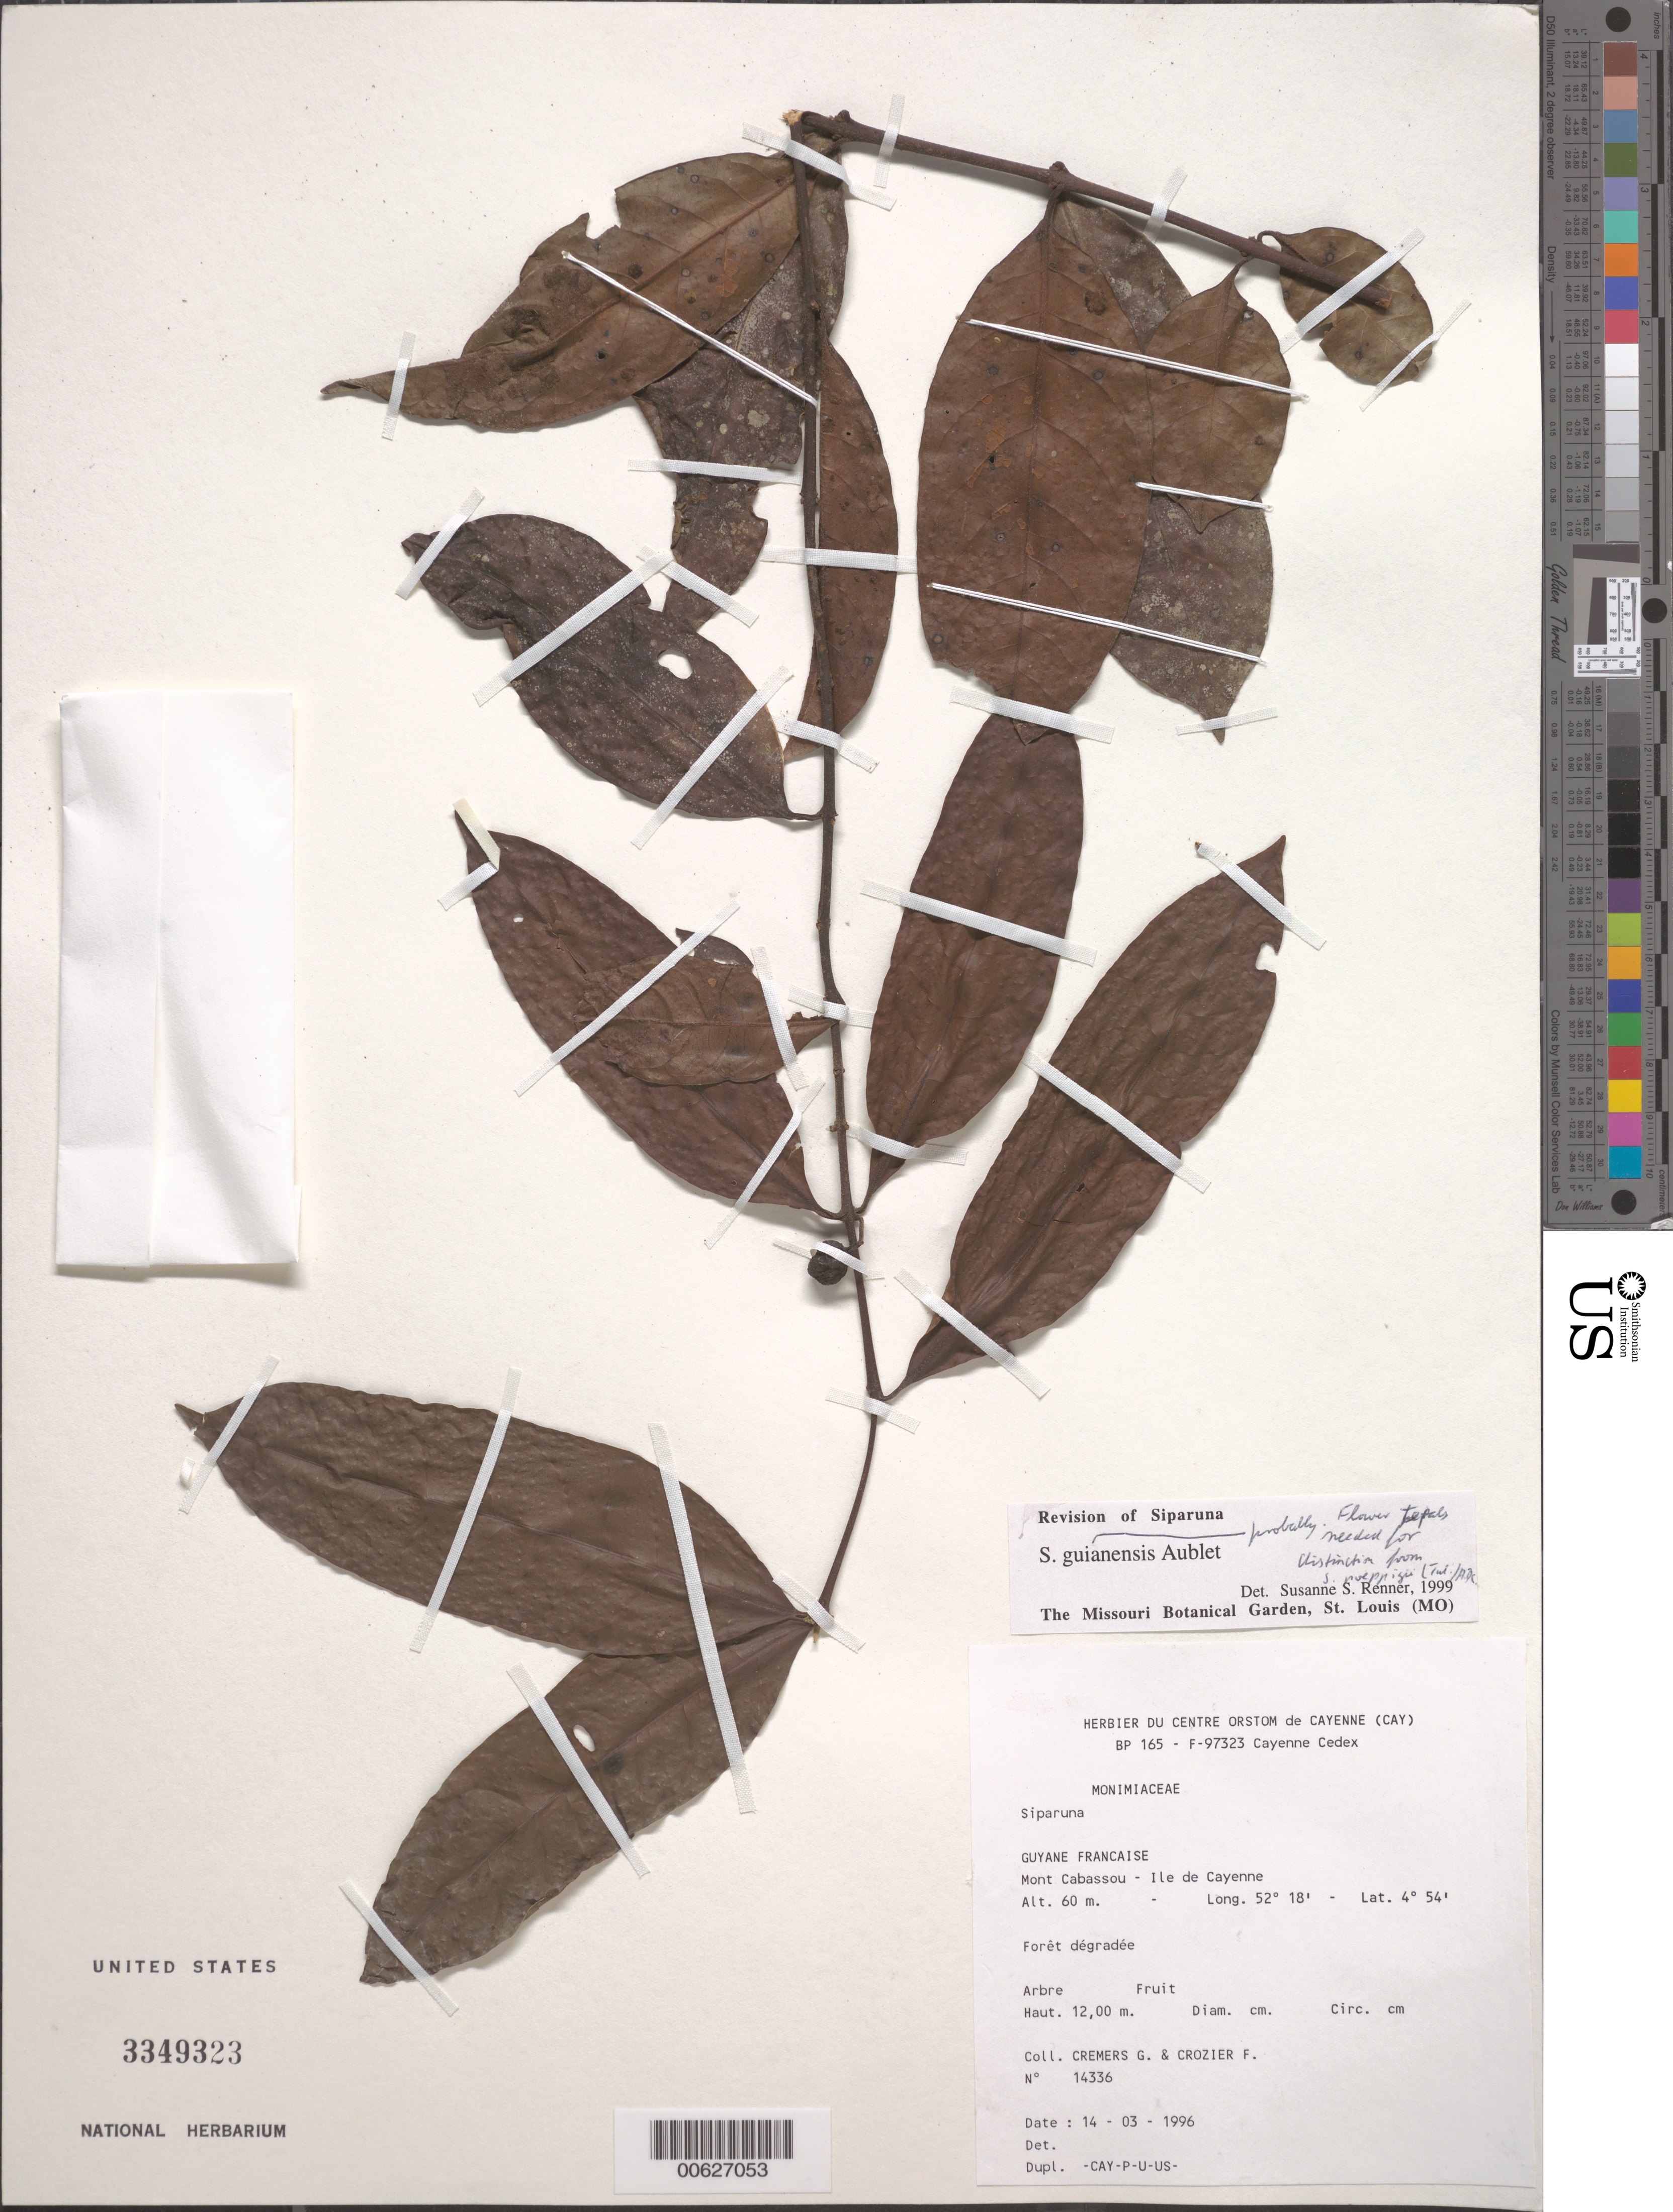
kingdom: Plantae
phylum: Tracheophyta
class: Magnoliopsida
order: Laurales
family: Siparunaceae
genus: Siparuna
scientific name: Siparuna guianensis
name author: Aubl.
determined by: Renner, S. S.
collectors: G. Cremers & F. Crozier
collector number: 14336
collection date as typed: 14-Mar-96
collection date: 1996-03-14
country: French Guiana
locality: Mont Cabassou, Ile de Cayenne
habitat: Forêt degradee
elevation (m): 60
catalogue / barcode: US 3349323